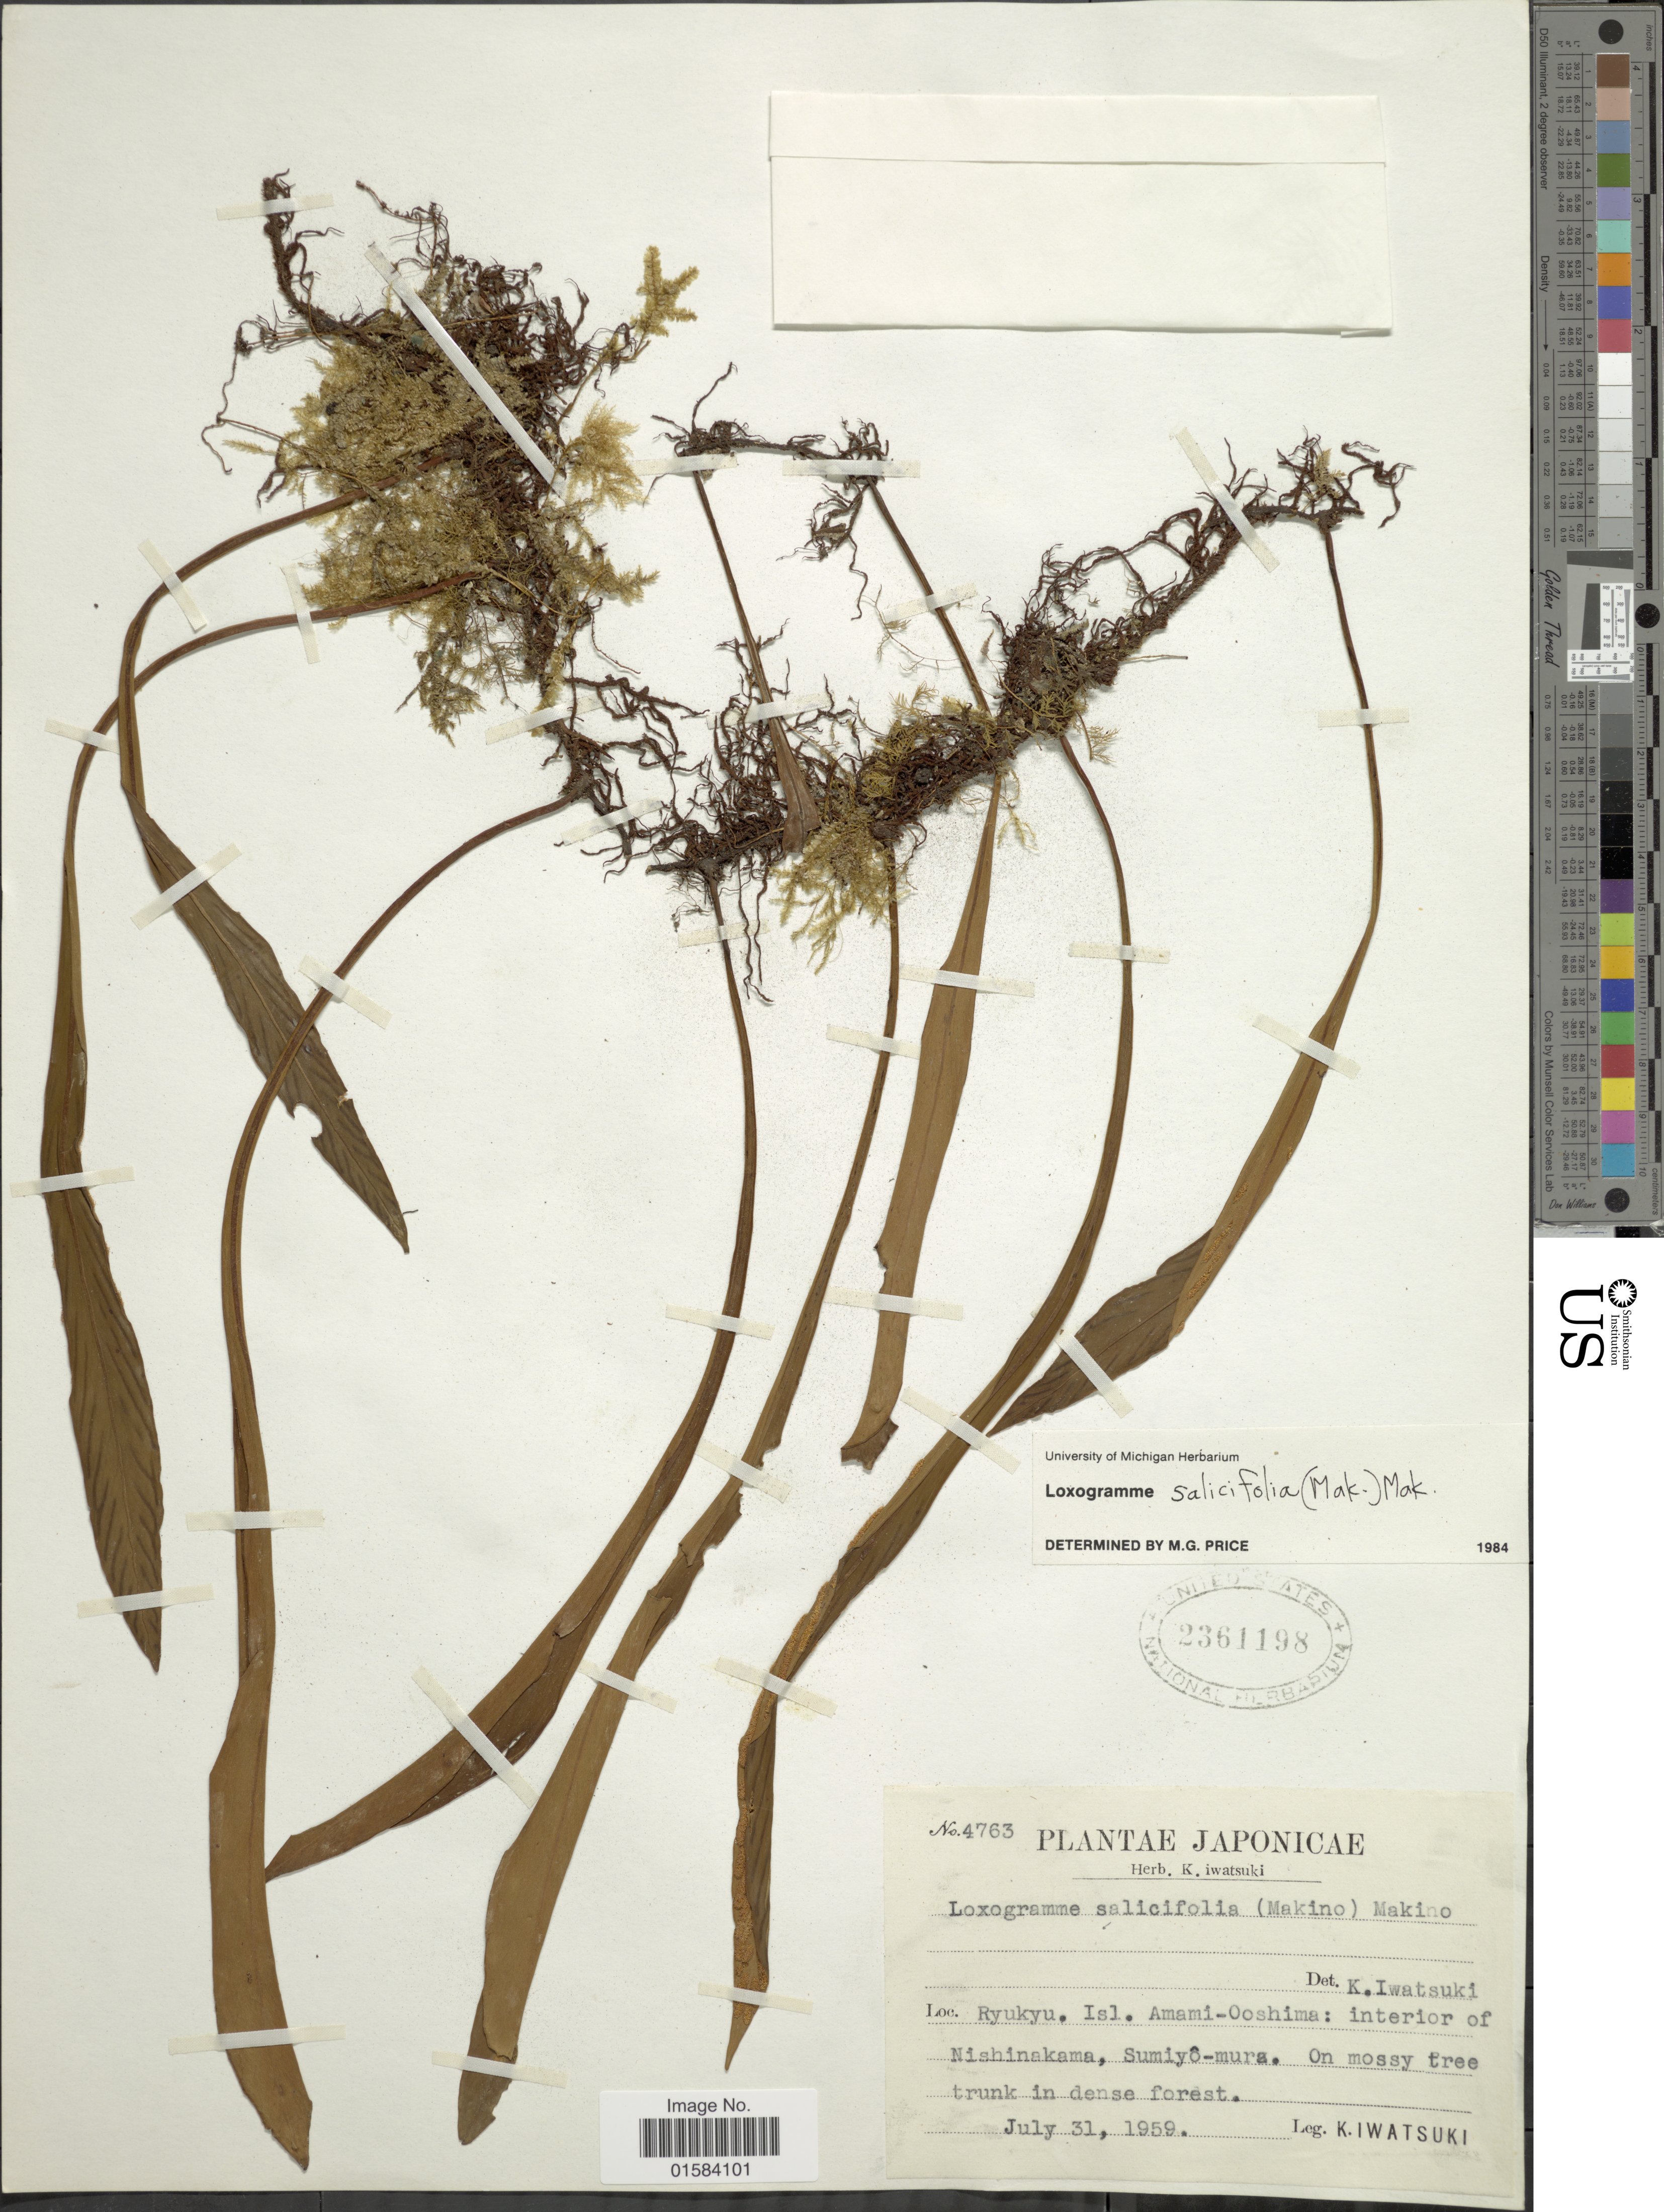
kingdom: Plantae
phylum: Tracheophyta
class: Polypodiopsida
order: Polypodiales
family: Polypodiaceae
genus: Loxogramme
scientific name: Loxogramme salicifolia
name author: (Makino) Makino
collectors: K. Iwatsuki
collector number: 4763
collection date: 1959-07-31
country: Japan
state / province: Okinawa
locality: Ryukyu Isl. Amami-Ooshima: interior of Nishinakama, Sumiyô-mura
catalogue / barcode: US 2361198